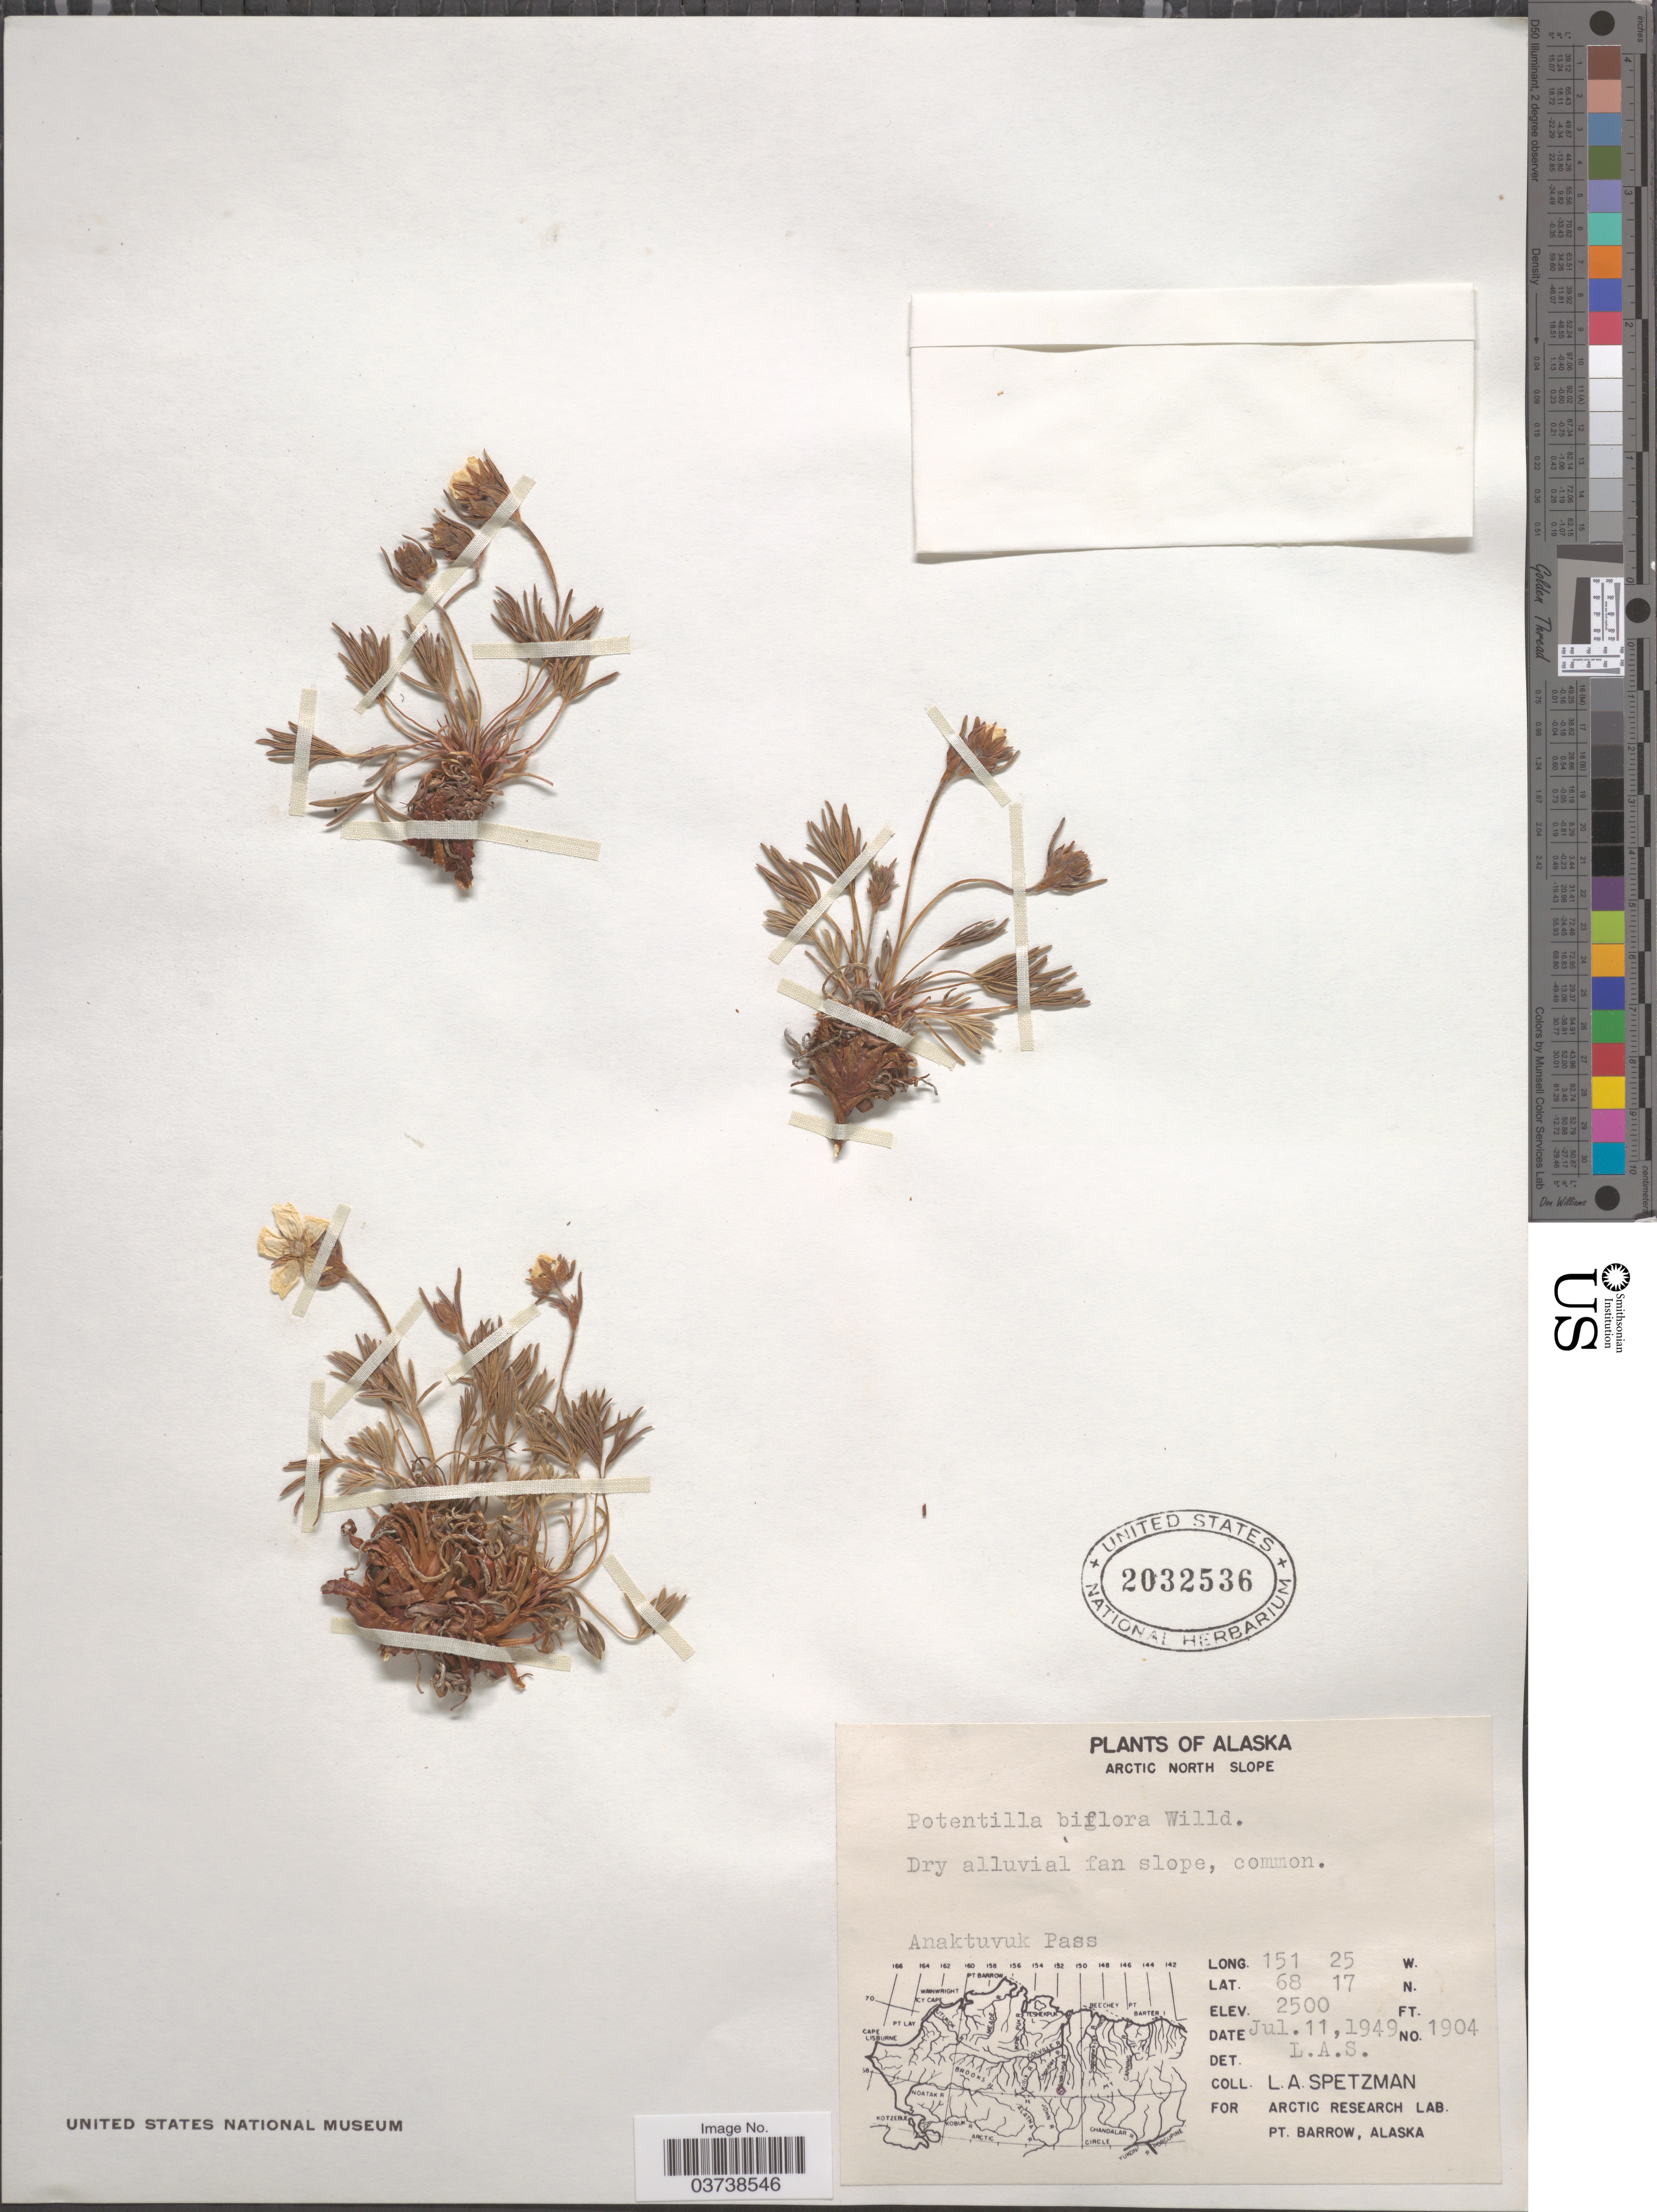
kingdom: Plantae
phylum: Tracheophyta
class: Magnoliopsida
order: Rosales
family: Rosaceae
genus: Potentilla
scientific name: Potentilla biflora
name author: Willd. ex Schltdl.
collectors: L. Spetzman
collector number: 1904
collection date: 1949-07-11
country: United States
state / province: Alaska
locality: Arctic North Slope. Anaktuvuk Pass.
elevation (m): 762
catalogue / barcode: US 2032536